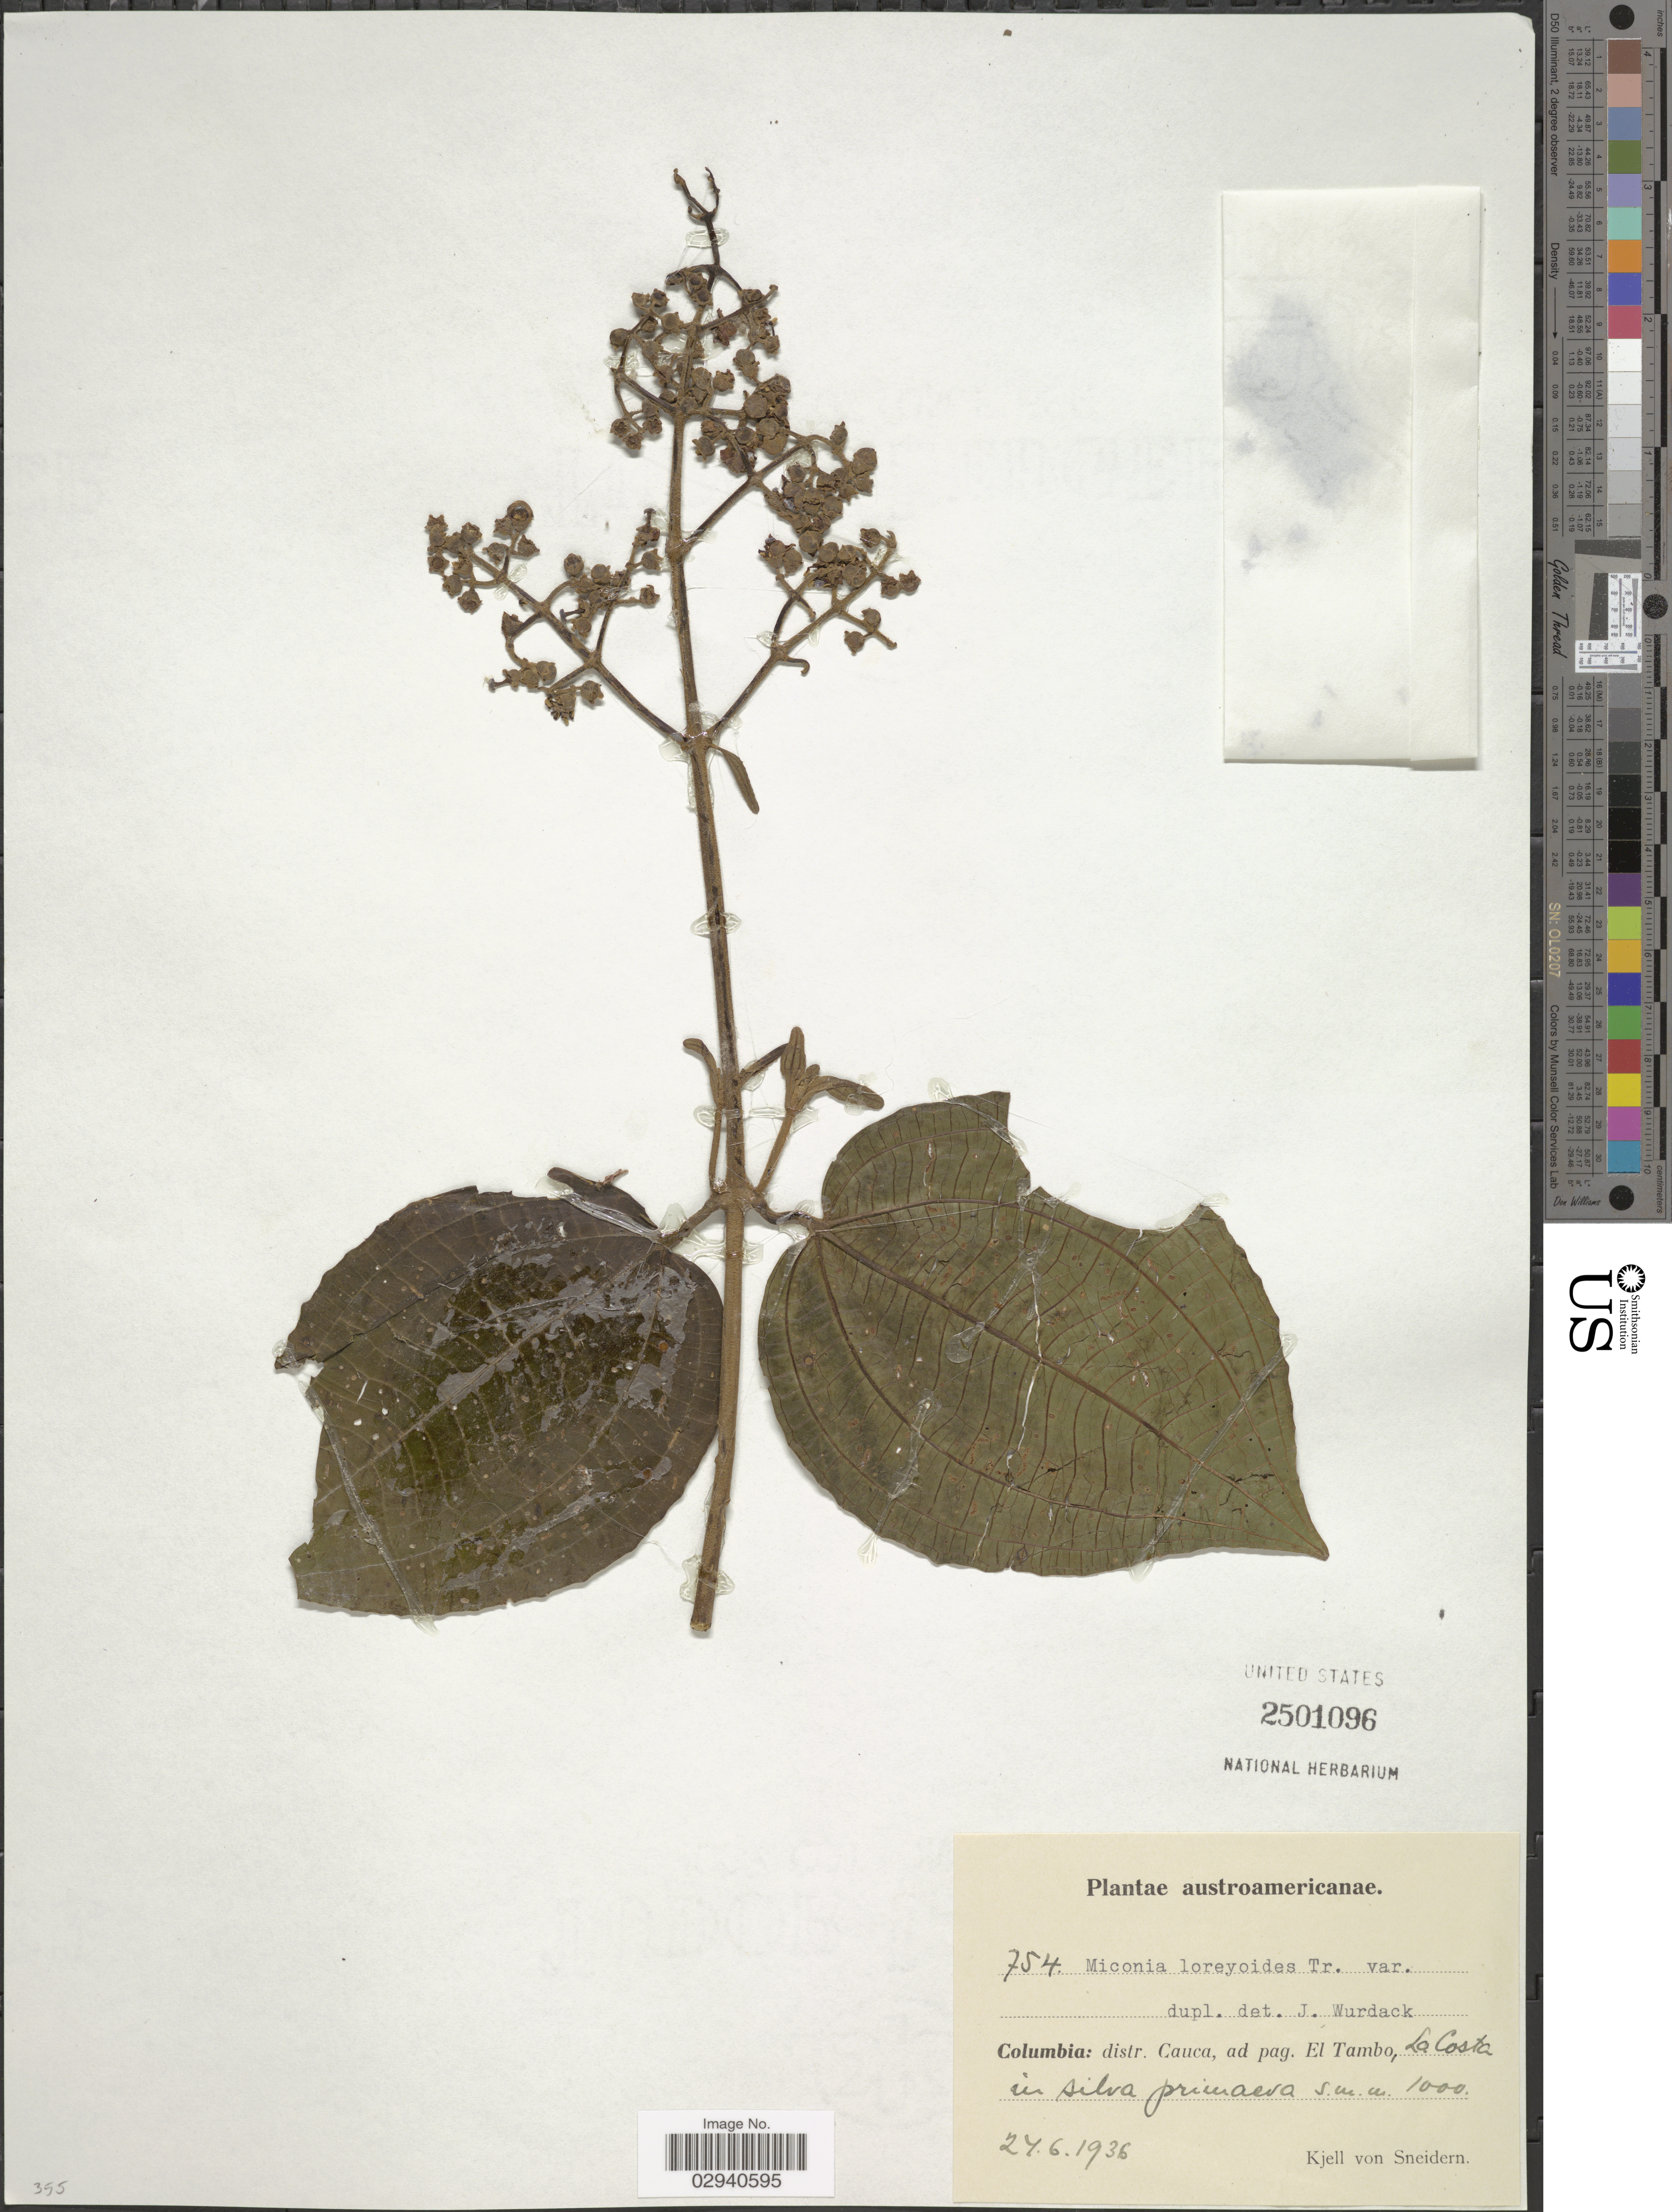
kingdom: Plantae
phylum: Tracheophyta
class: Magnoliopsida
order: Myrtales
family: Melastomataceae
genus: Miconia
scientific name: Miconia loreyoides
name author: Triana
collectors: K. von Sneidern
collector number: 754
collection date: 1936-06-27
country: Colombia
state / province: Cauca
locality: Distr. Cauca, ad pag. El Tambo, La Costa.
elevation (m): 1000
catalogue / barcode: US 2501096